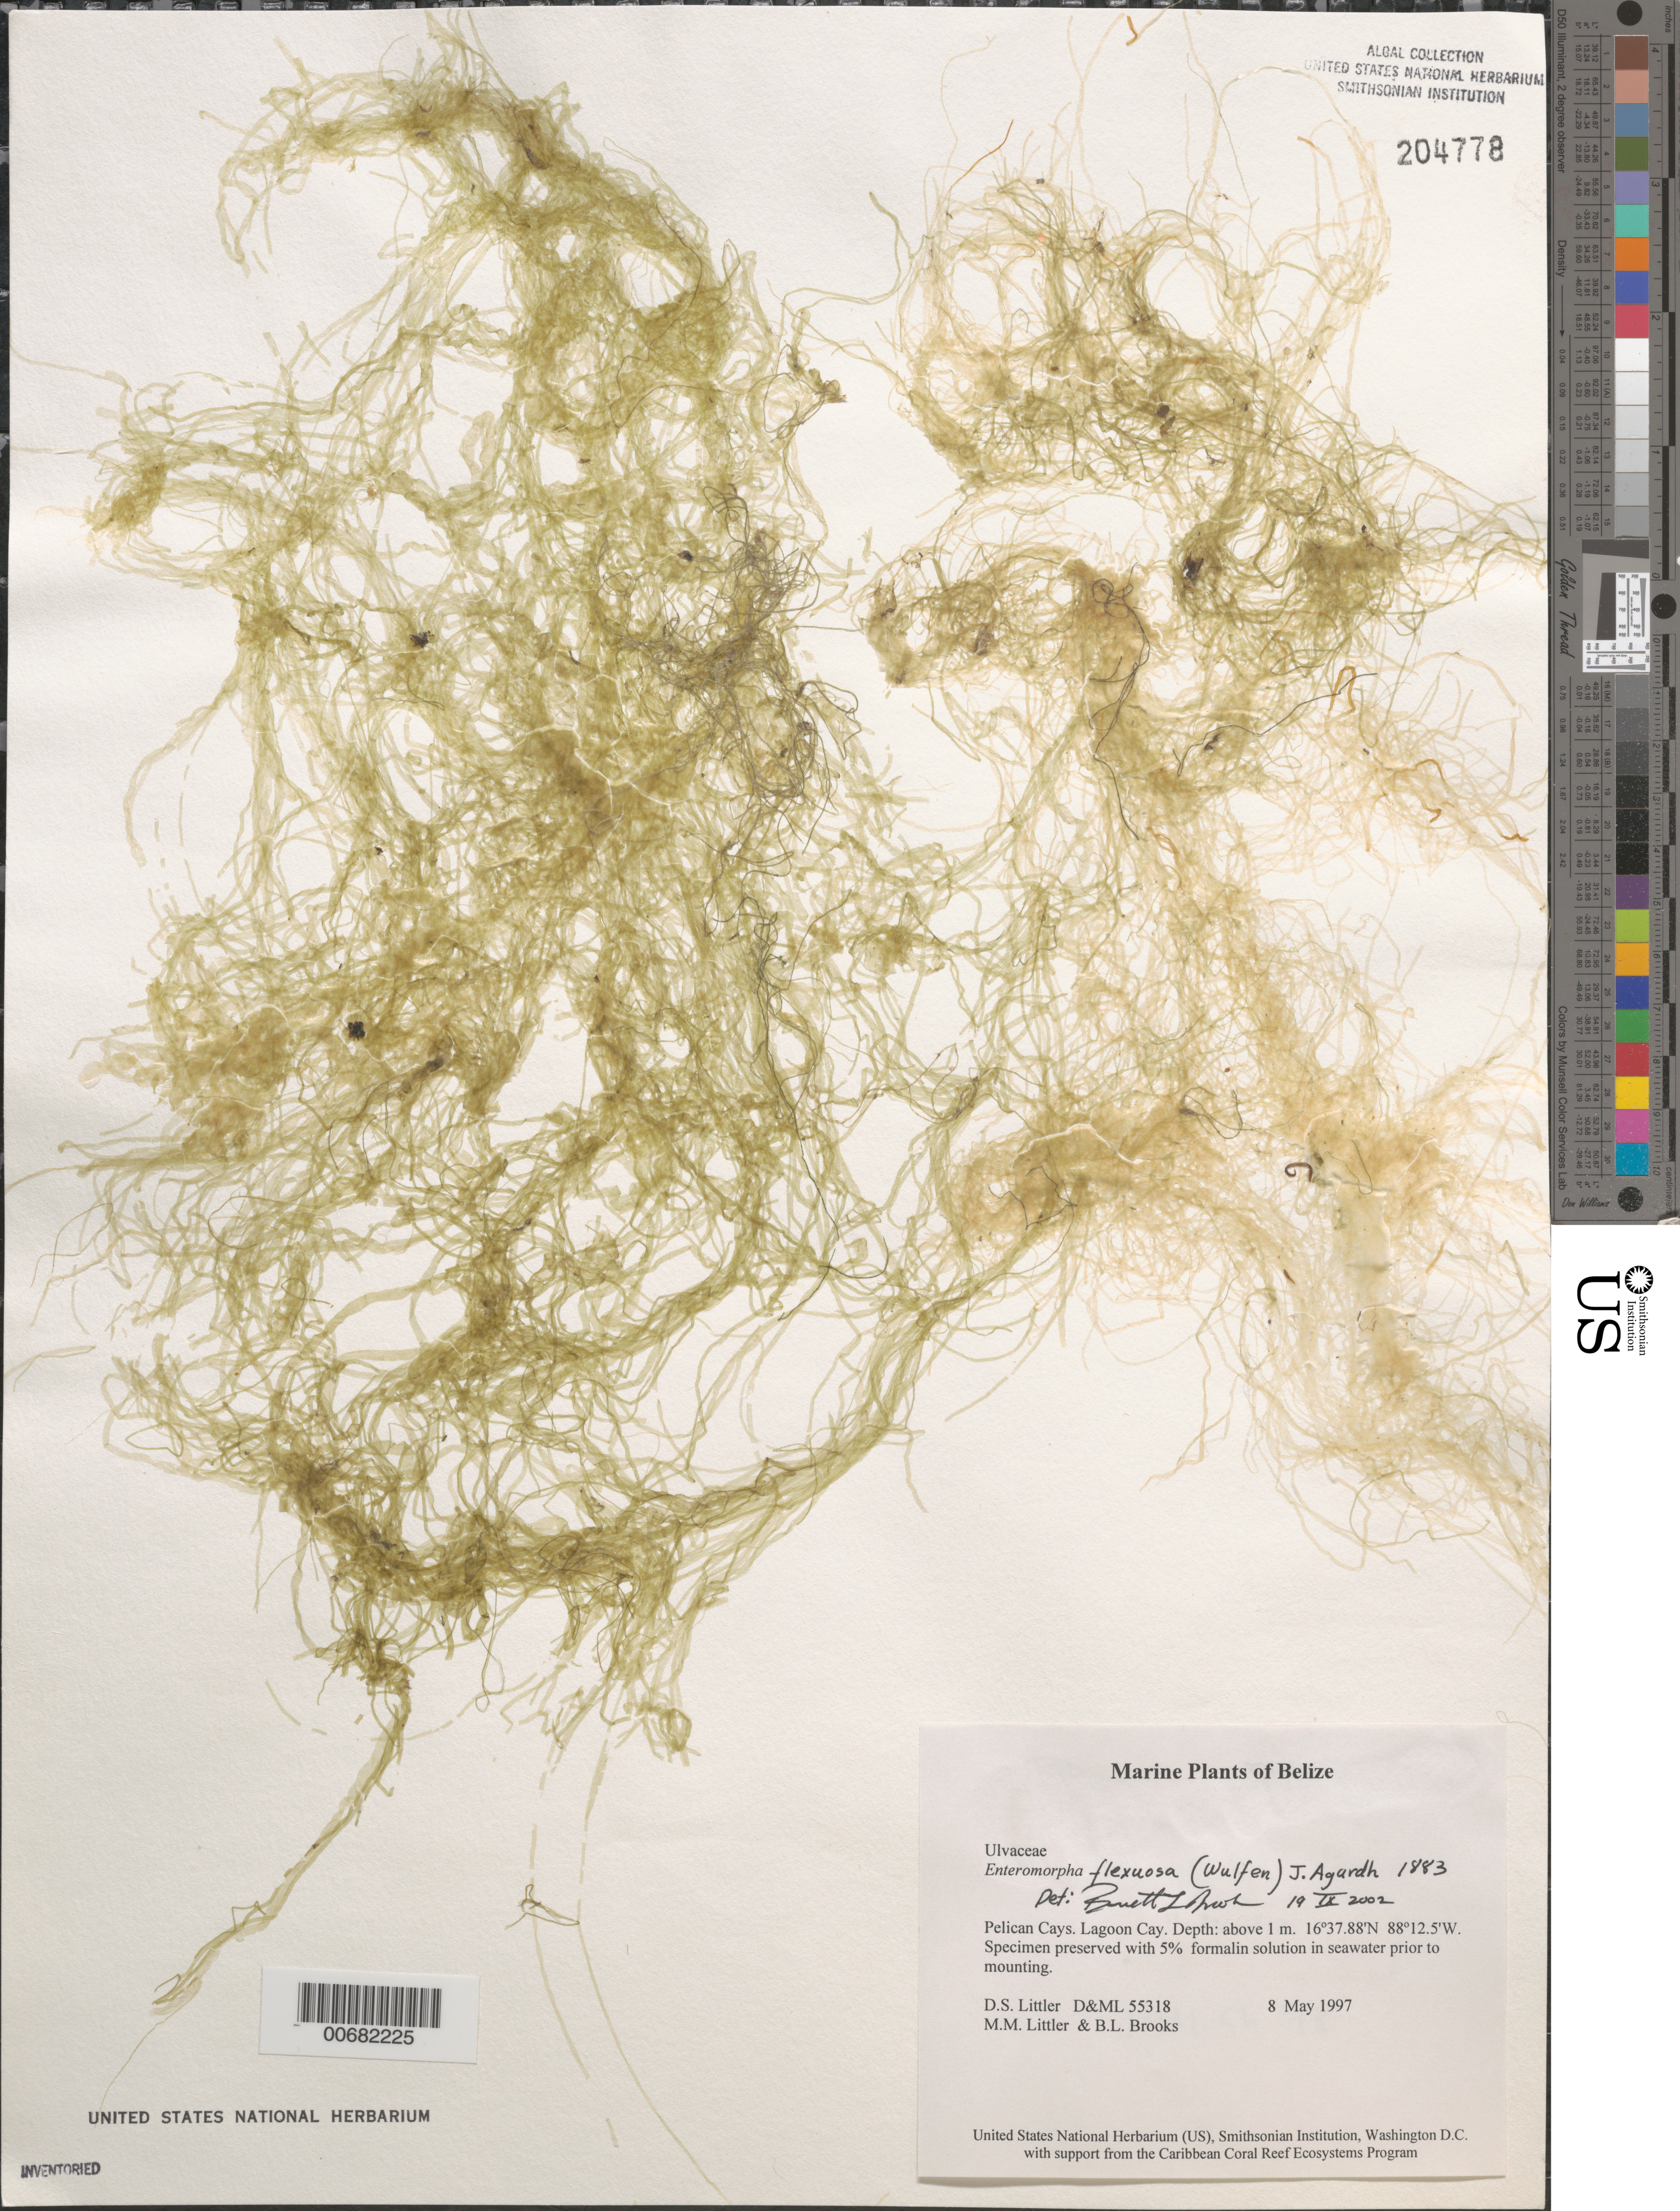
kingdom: Plantae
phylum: Chlorophyta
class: Ulvophyceae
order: Ulvales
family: Ulvaceae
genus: Ulva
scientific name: Ulva flexuosa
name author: Wulfen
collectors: D. S. Littler, M. M. Littler & B. Brooks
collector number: D&ML 55318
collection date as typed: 08 May 1997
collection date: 1997-05-08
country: Belize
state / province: Stann Creek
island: Lagoon Cay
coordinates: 16 37.88' N, 88 12.5' W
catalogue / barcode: US 204778